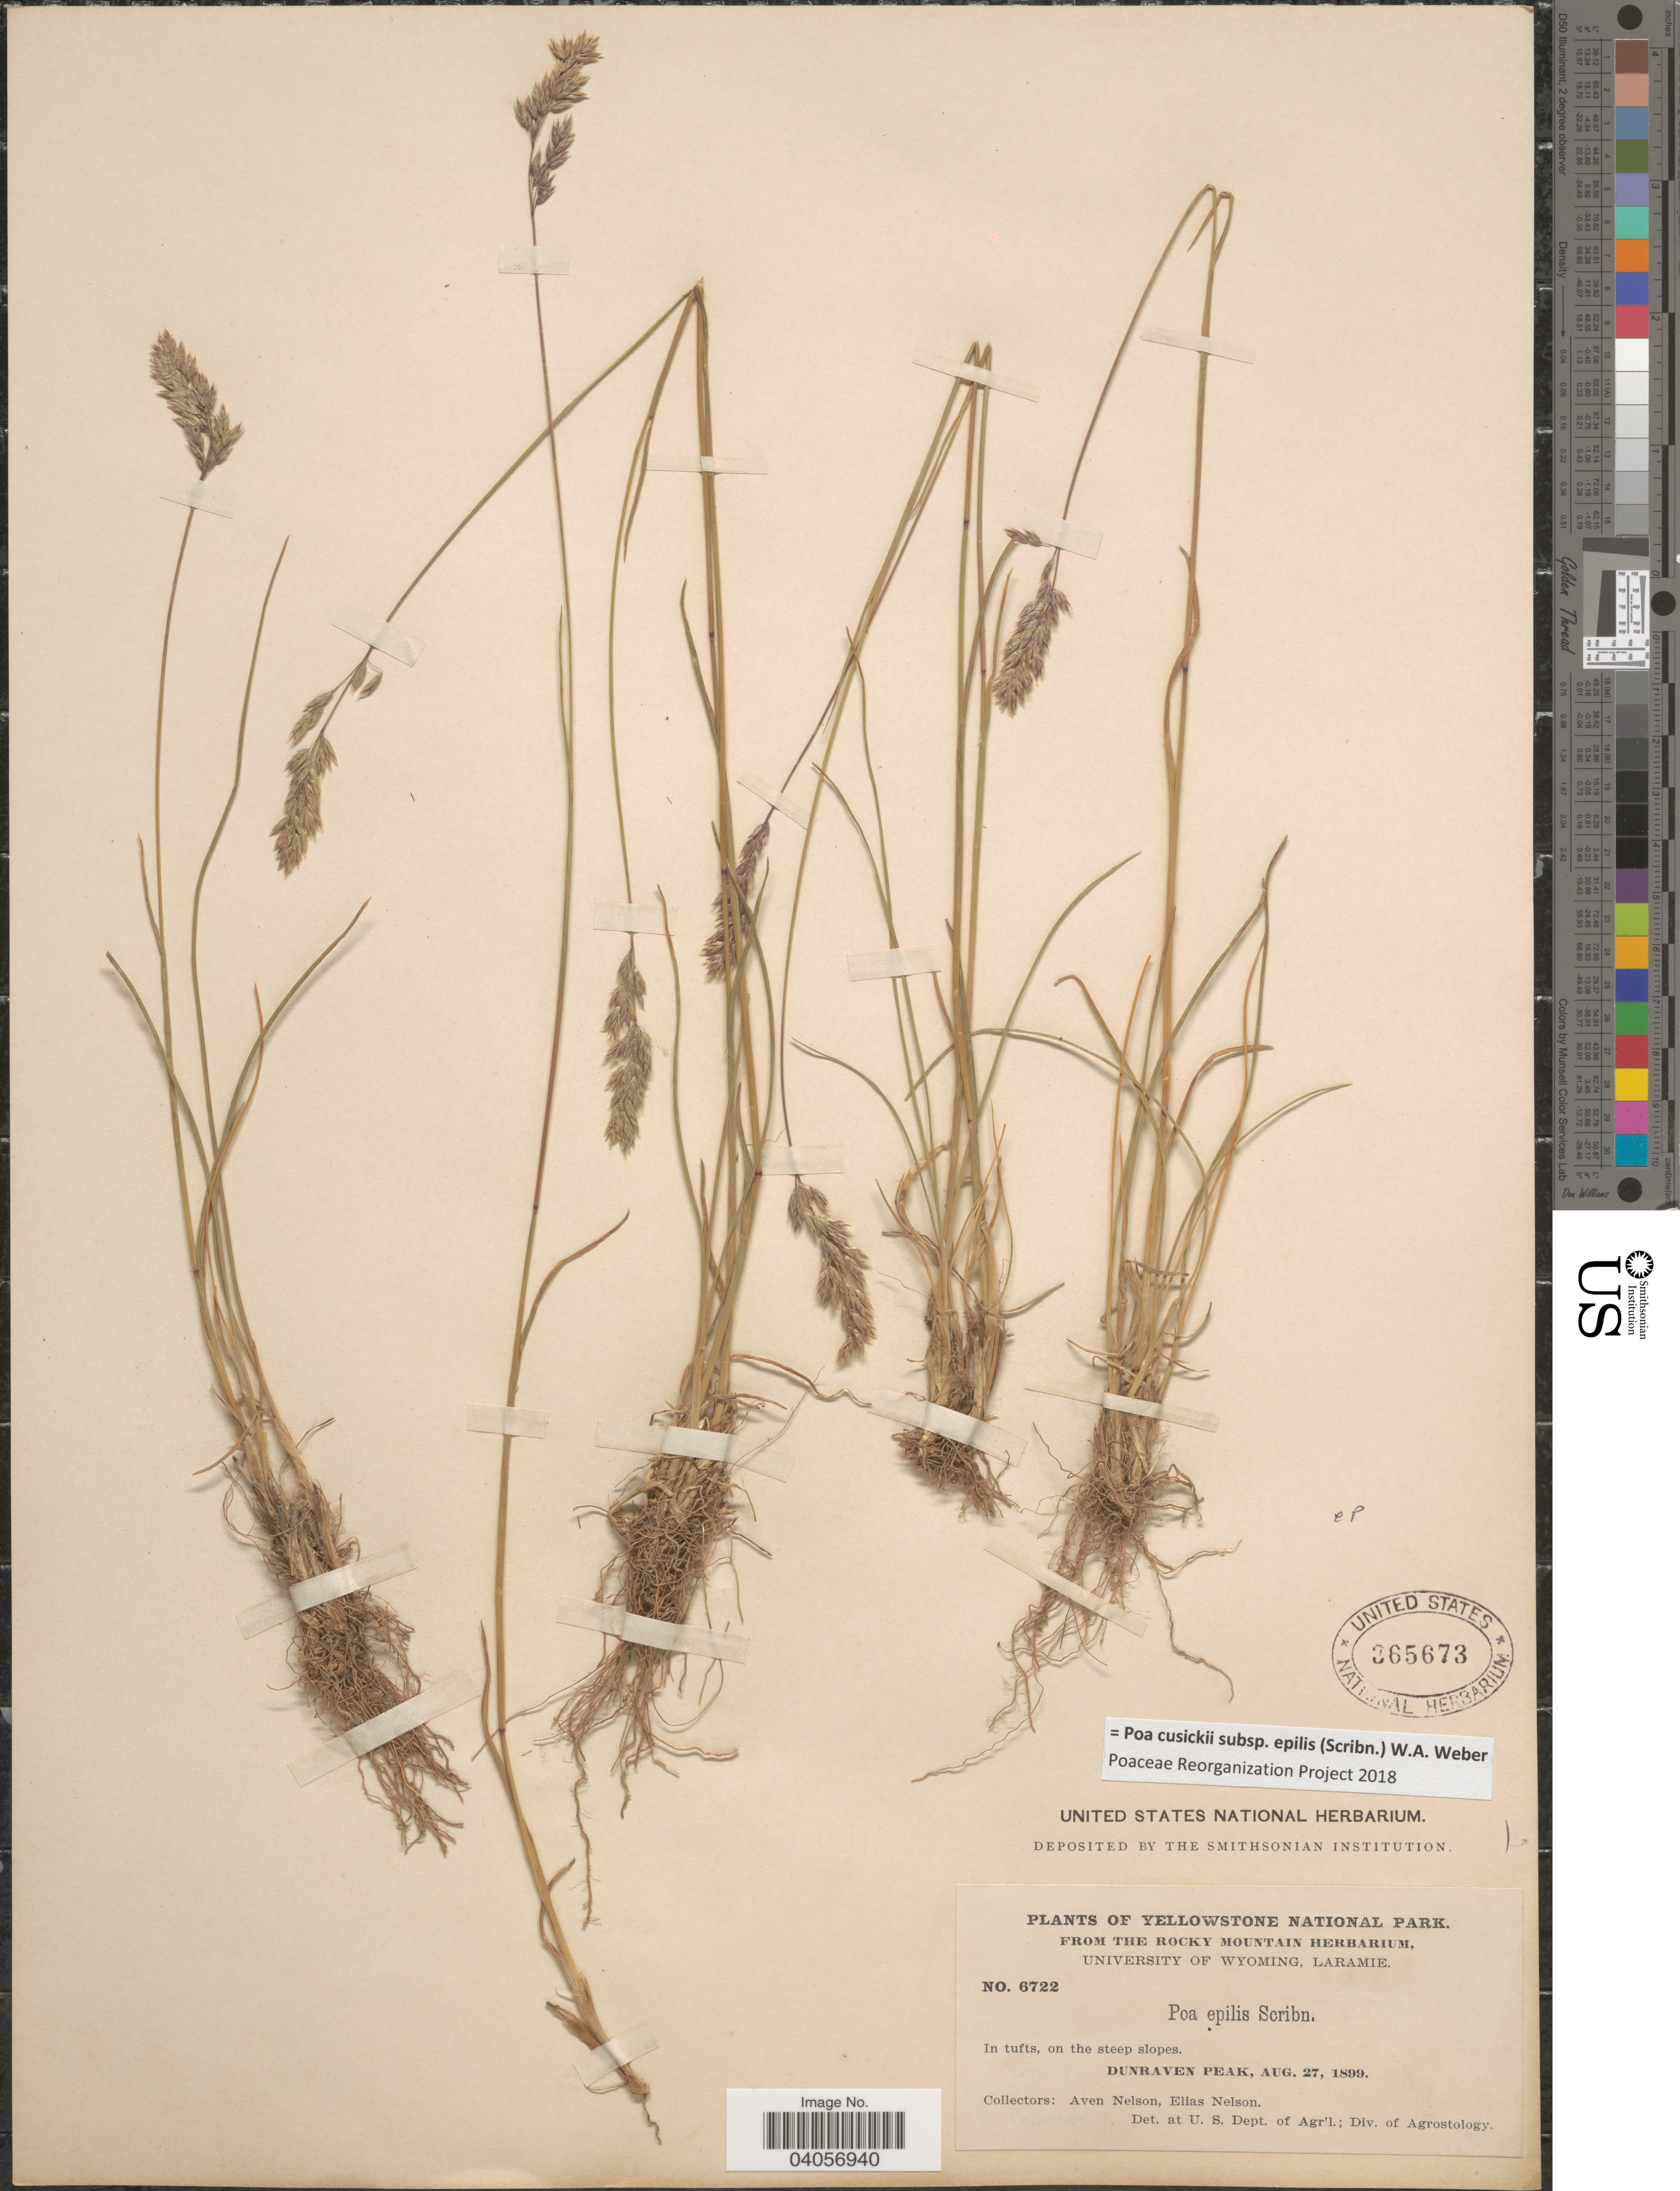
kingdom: Plantae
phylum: Tracheophyta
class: Liliopsida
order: Poales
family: Poaceae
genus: Poa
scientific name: Poa cusickii subsp. epilis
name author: (Scribn.) W.A. Weber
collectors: A. Nelson & E. Nelson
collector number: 6722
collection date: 1899-08-27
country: United States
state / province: Wyoming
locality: Yellowstone National Park. Dunraven Peak.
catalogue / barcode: US 365673